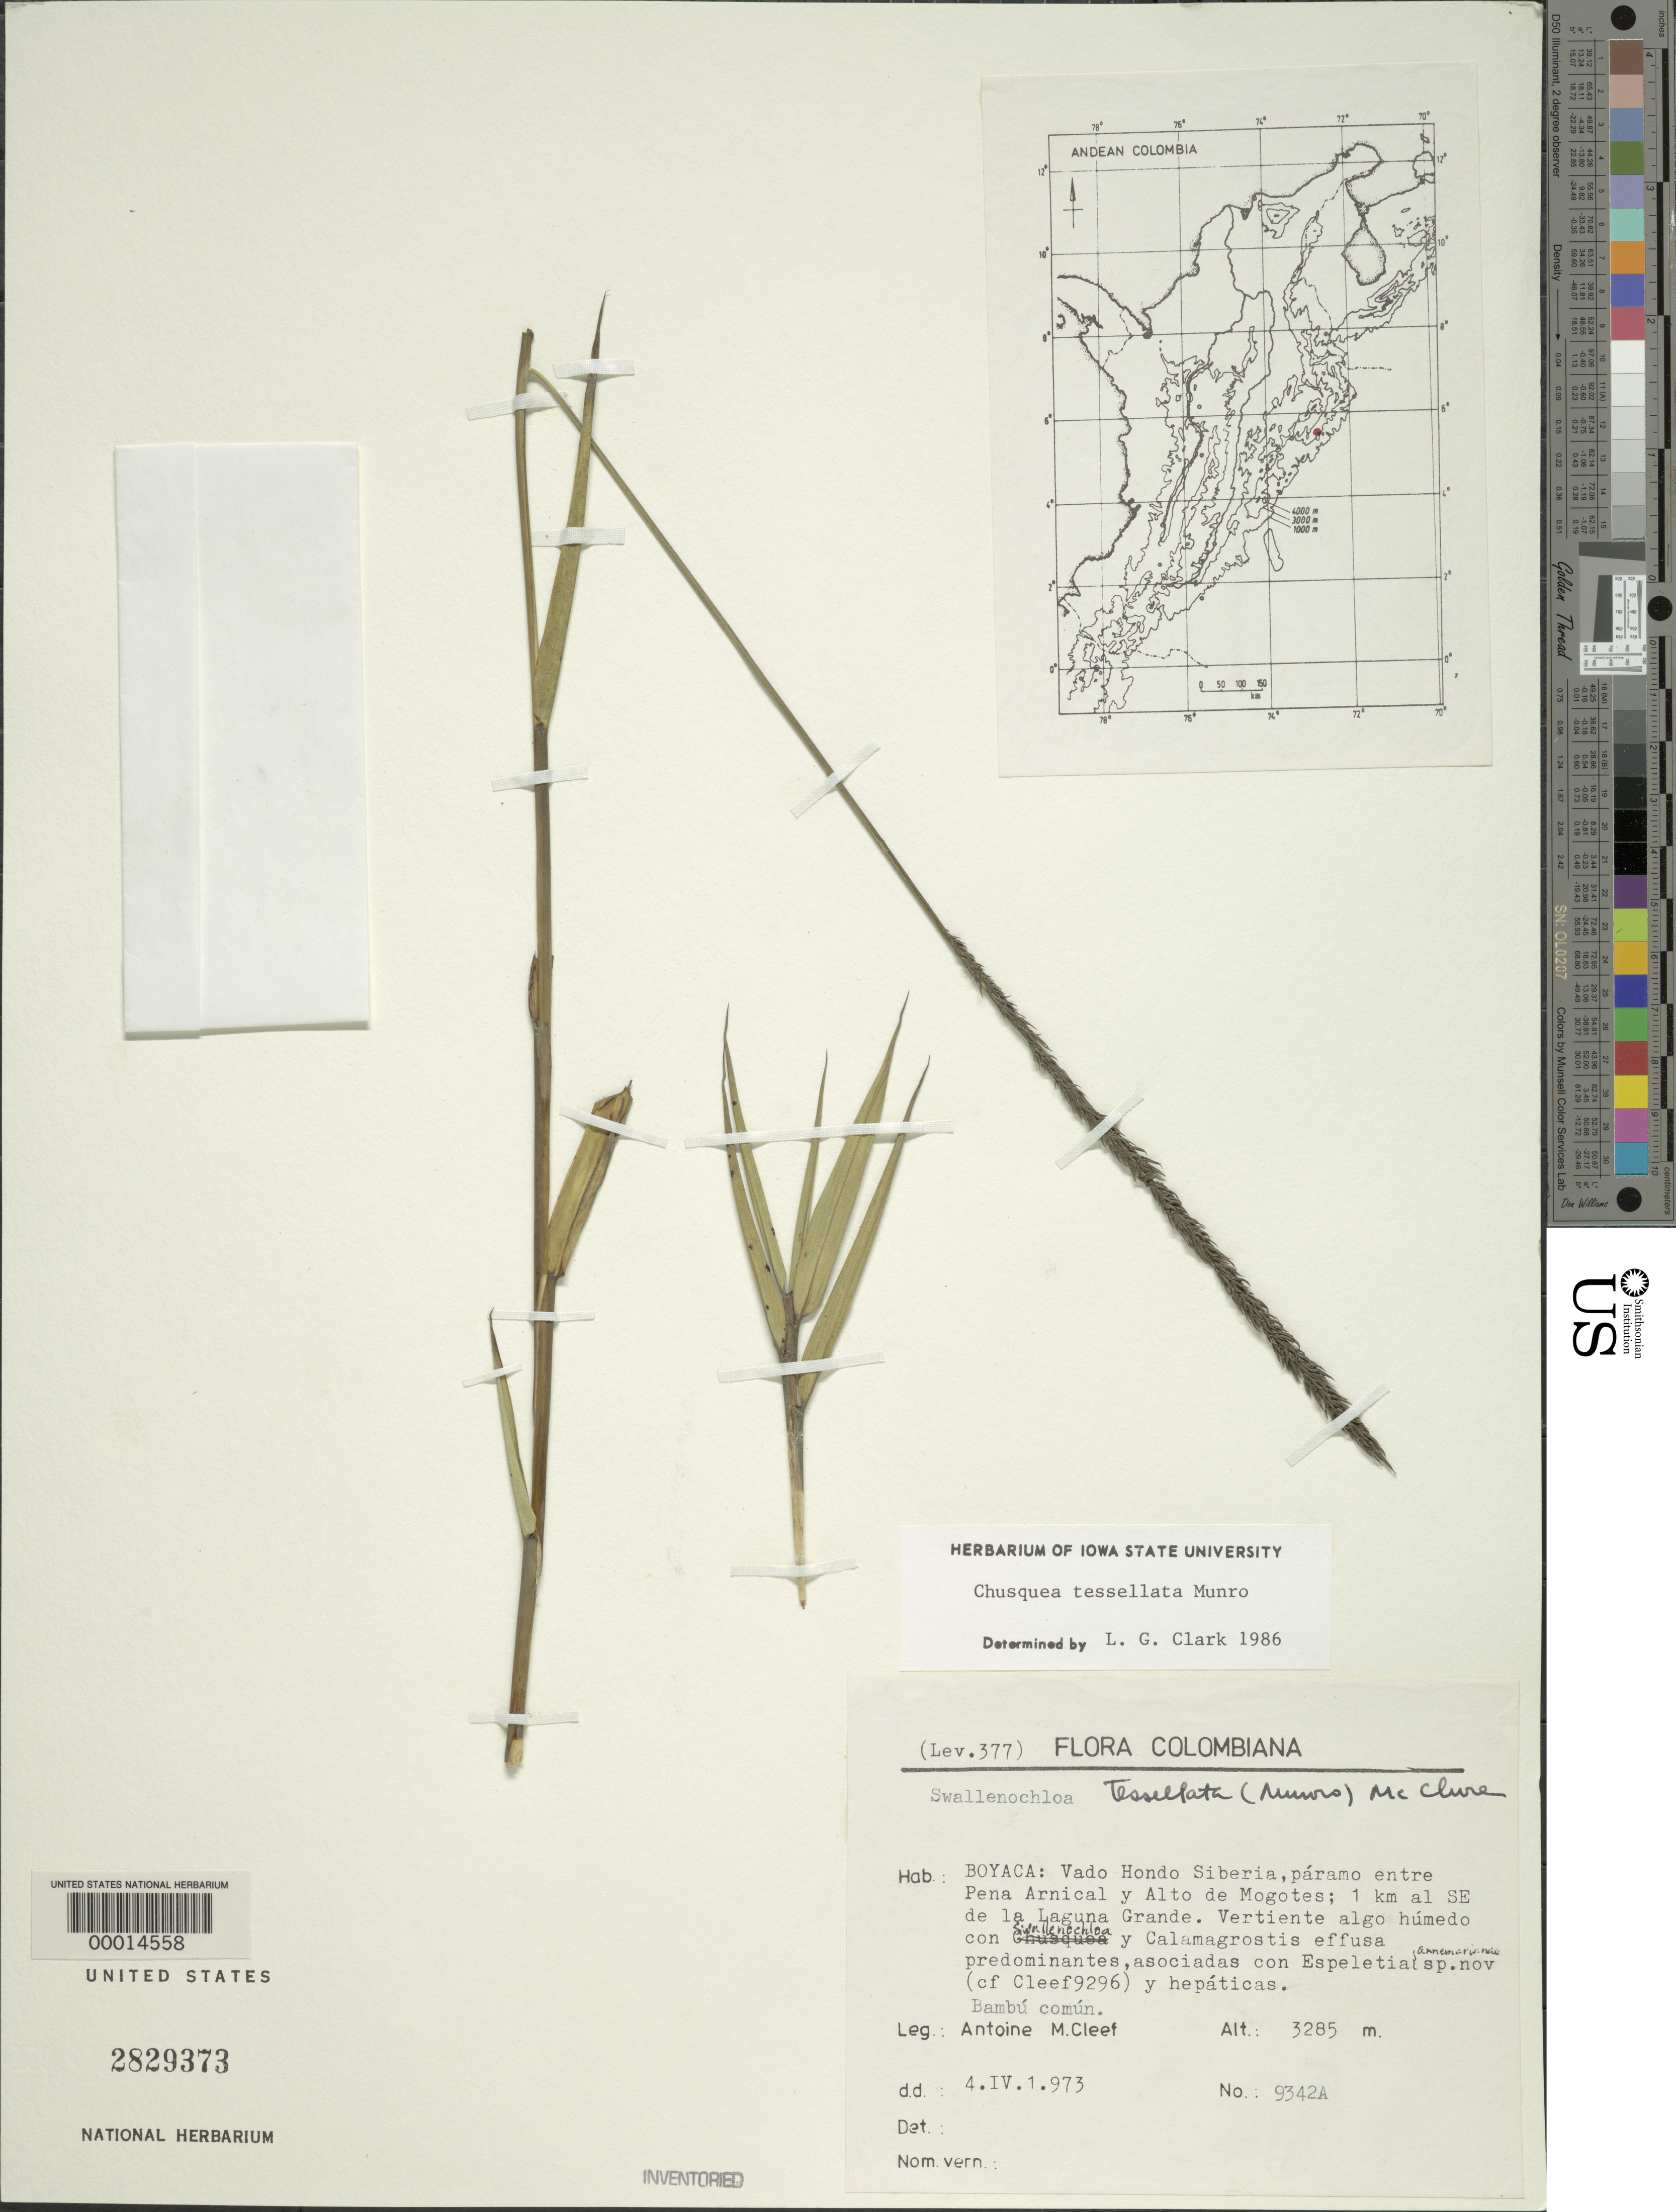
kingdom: Plantae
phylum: Tracheophyta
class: Liliopsida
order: Poales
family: Poaceae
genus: Chusquea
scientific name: Chusquea tessellata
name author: Munro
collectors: A. M. Cleef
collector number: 9342 A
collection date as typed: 04 Apr 1973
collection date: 1973-04-04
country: Colombia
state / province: Boyacá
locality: Vado Hondo Siberia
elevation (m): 3285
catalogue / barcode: US 2829373